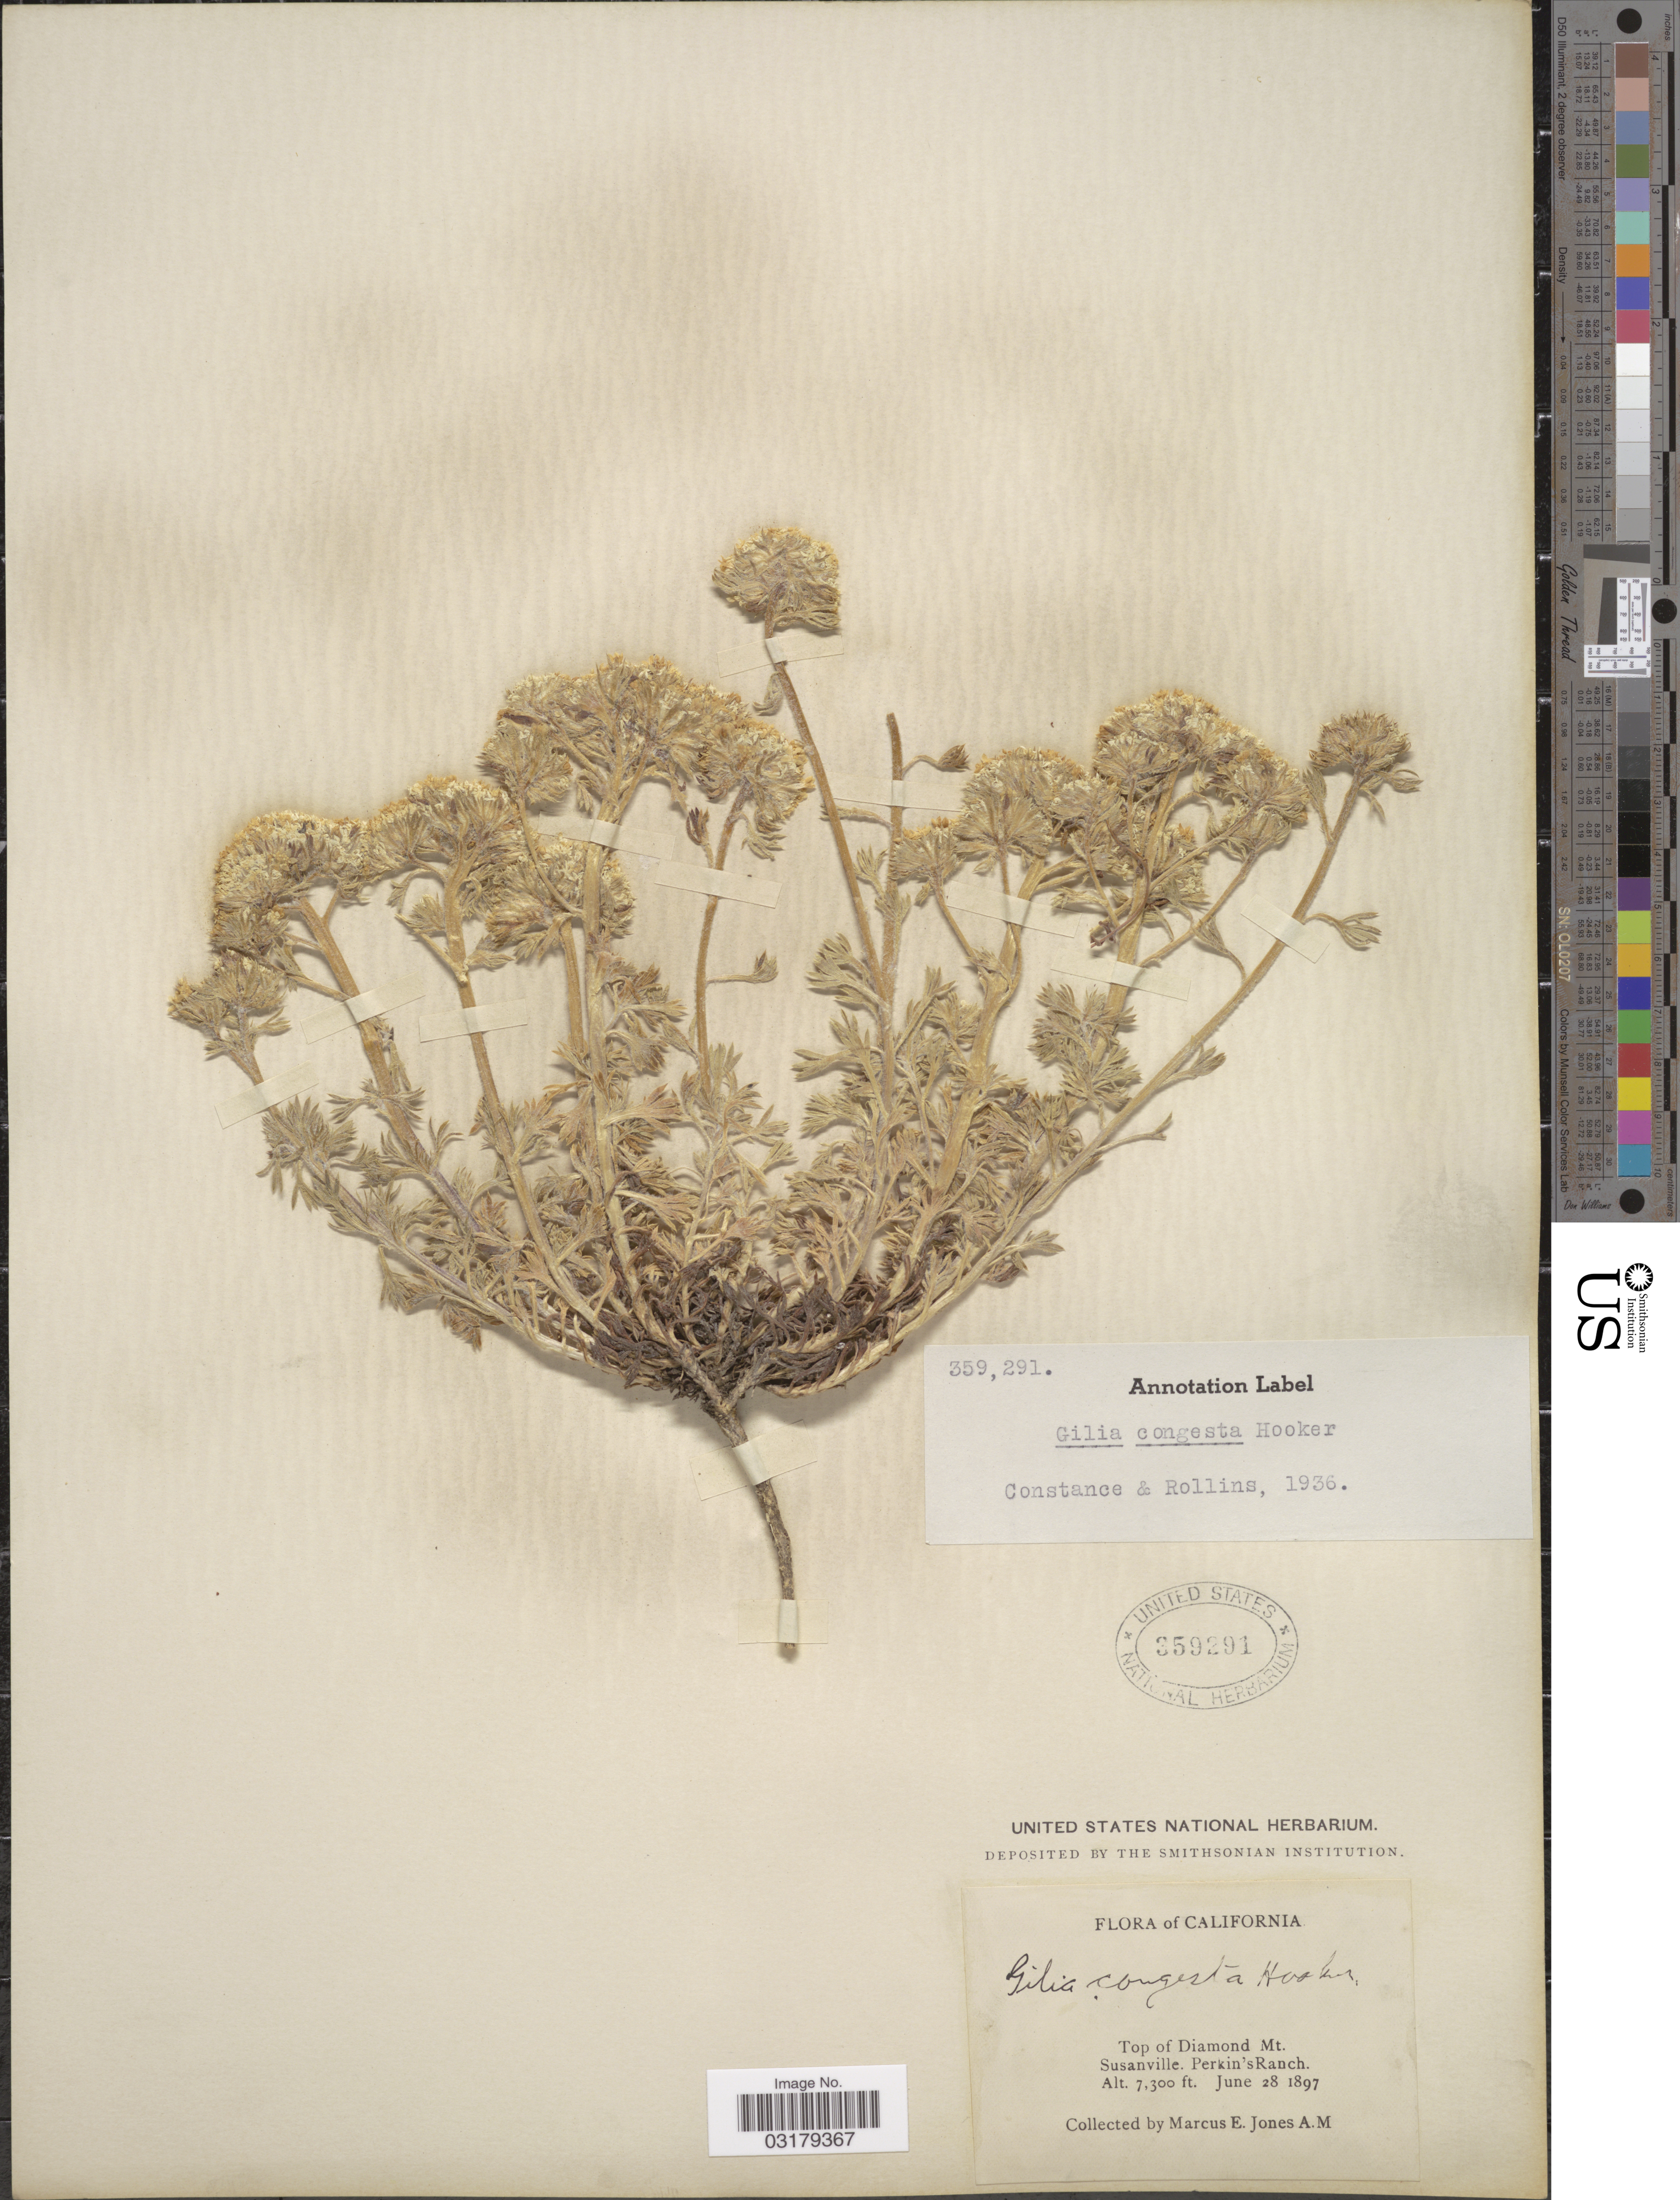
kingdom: Plantae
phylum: Tracheophyta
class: Magnoliopsida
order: Ericales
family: Polemoniaceae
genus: Ipomopsis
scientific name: Ipomopsis congesta var. palmifrons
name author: Brand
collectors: M. E. Jones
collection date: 1897-06-28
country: United States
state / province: California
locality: Top of Diamond Mt. Susanville. Perkin's Ranch.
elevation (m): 2225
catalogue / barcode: US 359291